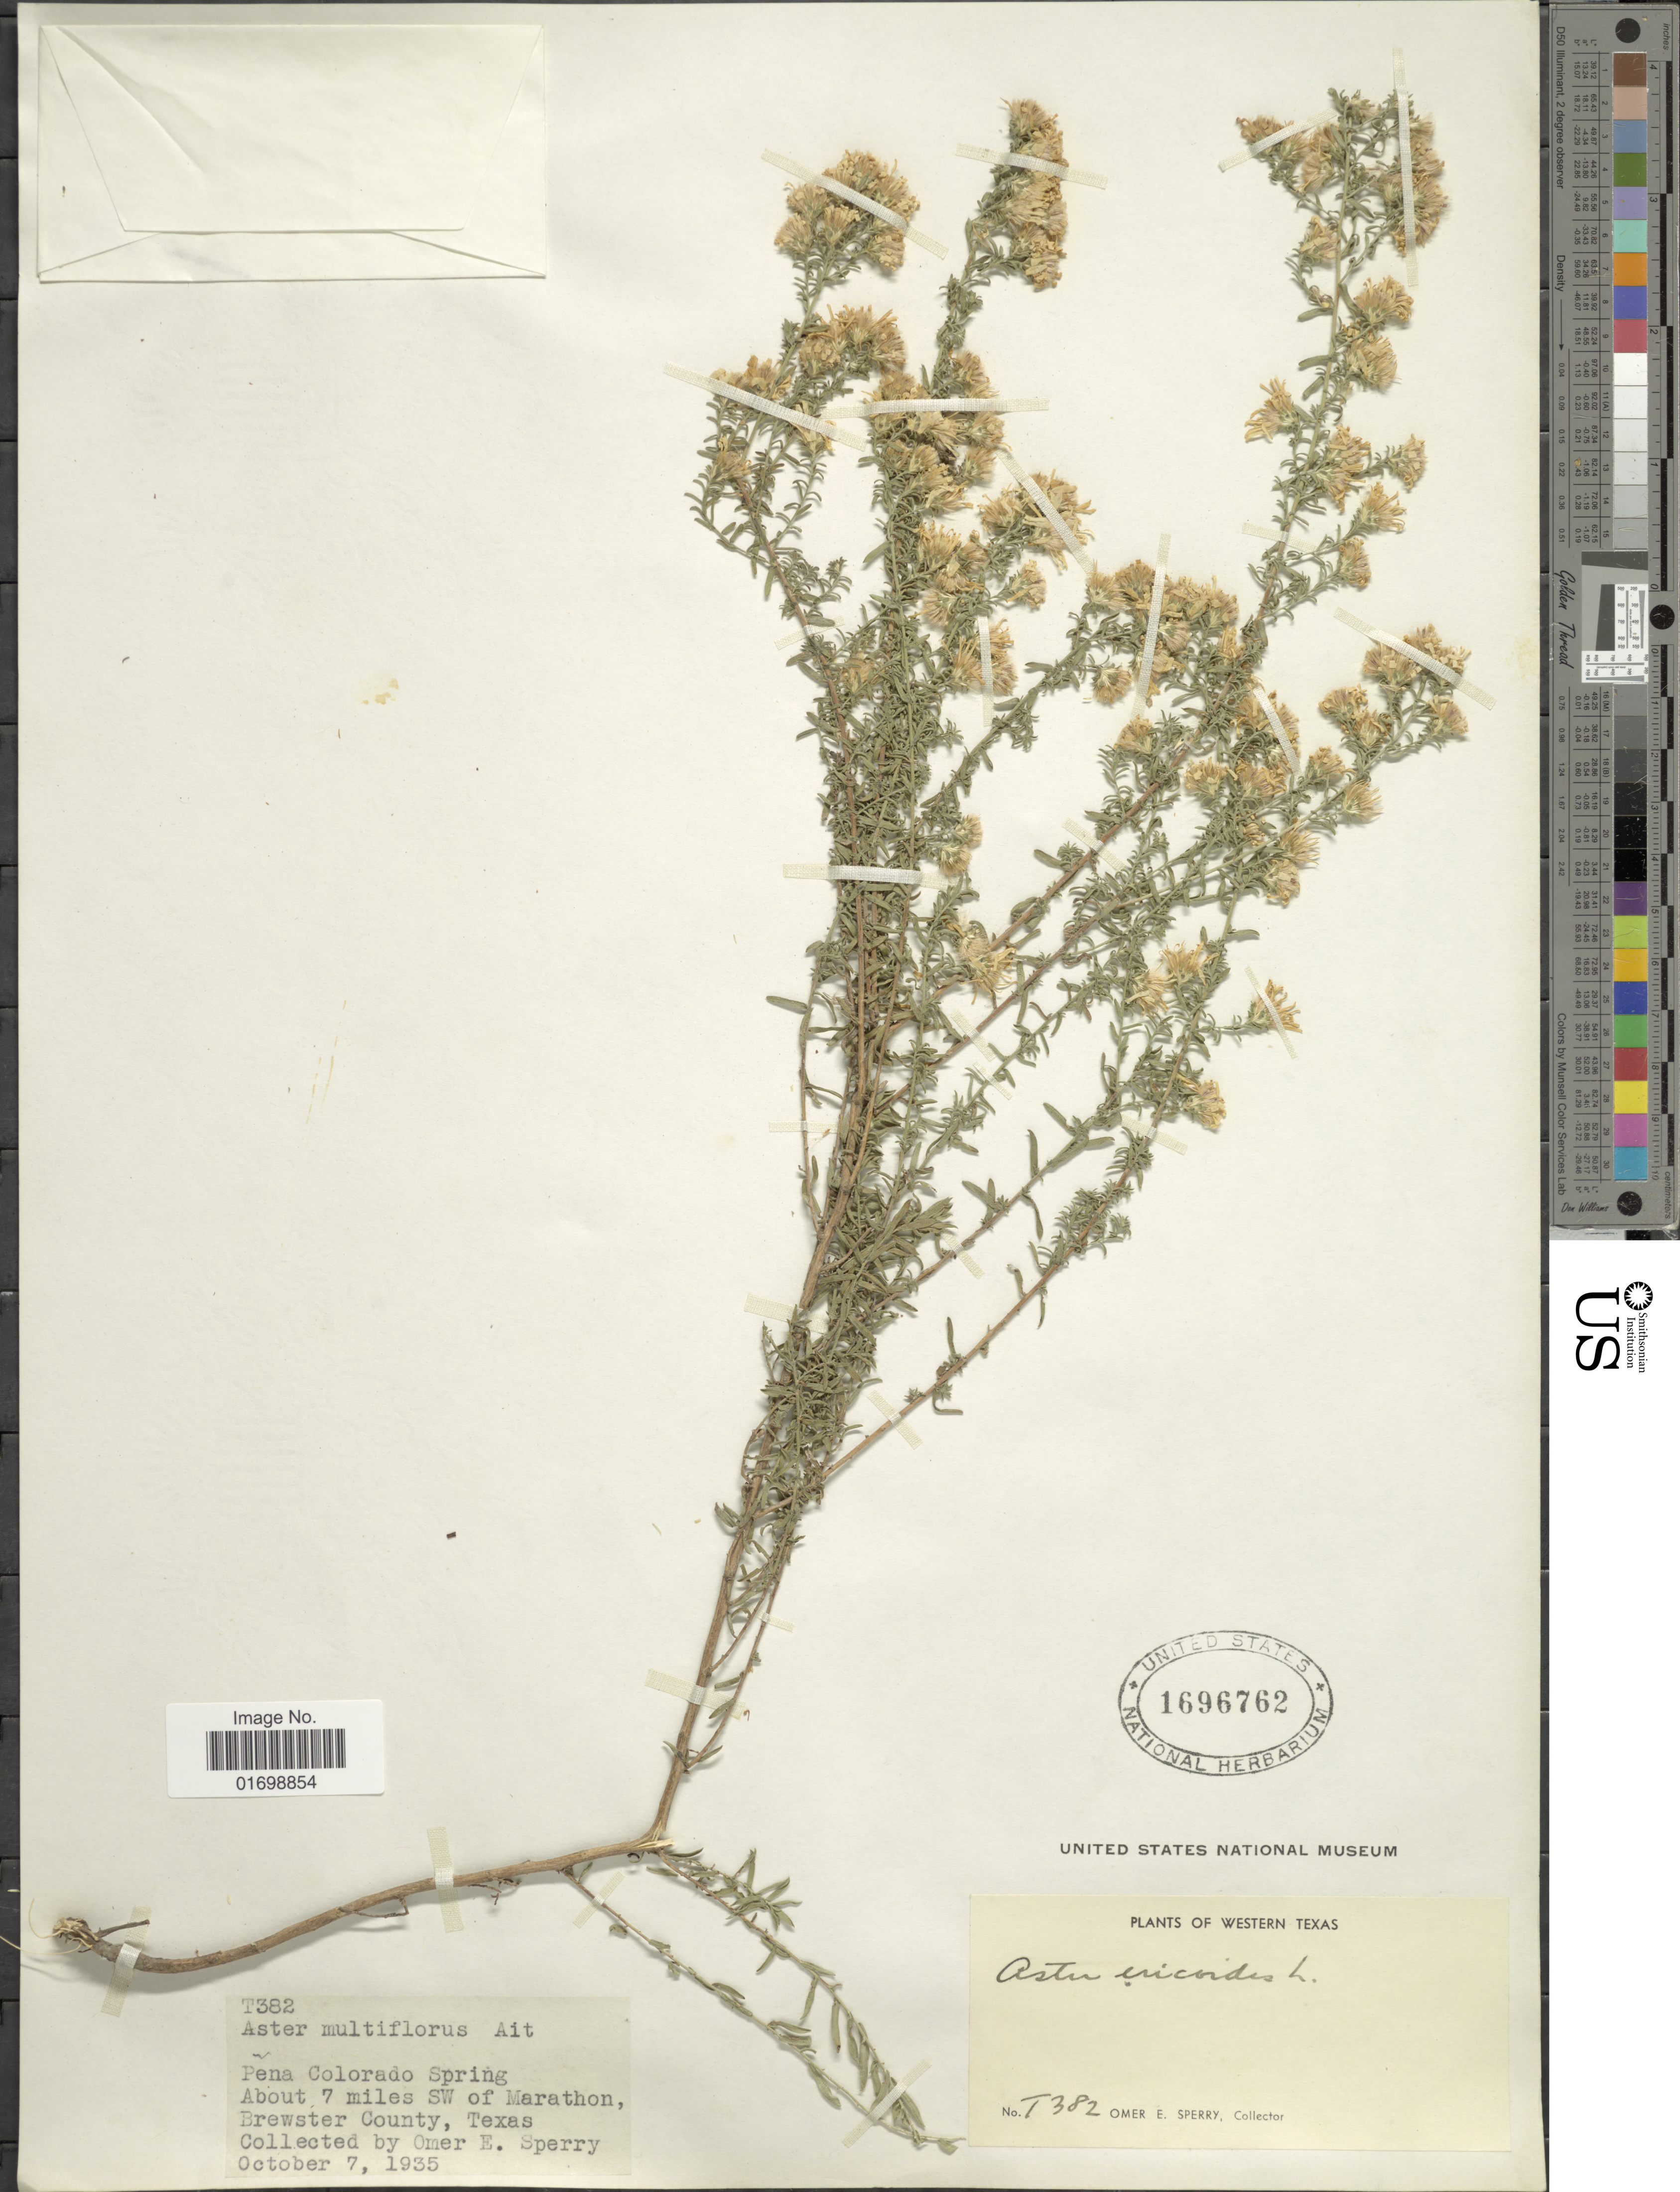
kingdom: Plantae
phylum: Tracheophyta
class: Magnoliopsida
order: Asterales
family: Asteraceae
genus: Symphyotrichum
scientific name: Symphyotrichum ericoides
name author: (L.) G.L. Nesom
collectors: O. E. Sperry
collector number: T382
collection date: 1935-10-07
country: United States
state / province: Texas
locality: Western Texas, Pena Colorado Spring, about 7 miles SW of Marathon, Brewster County.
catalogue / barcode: US 1696762